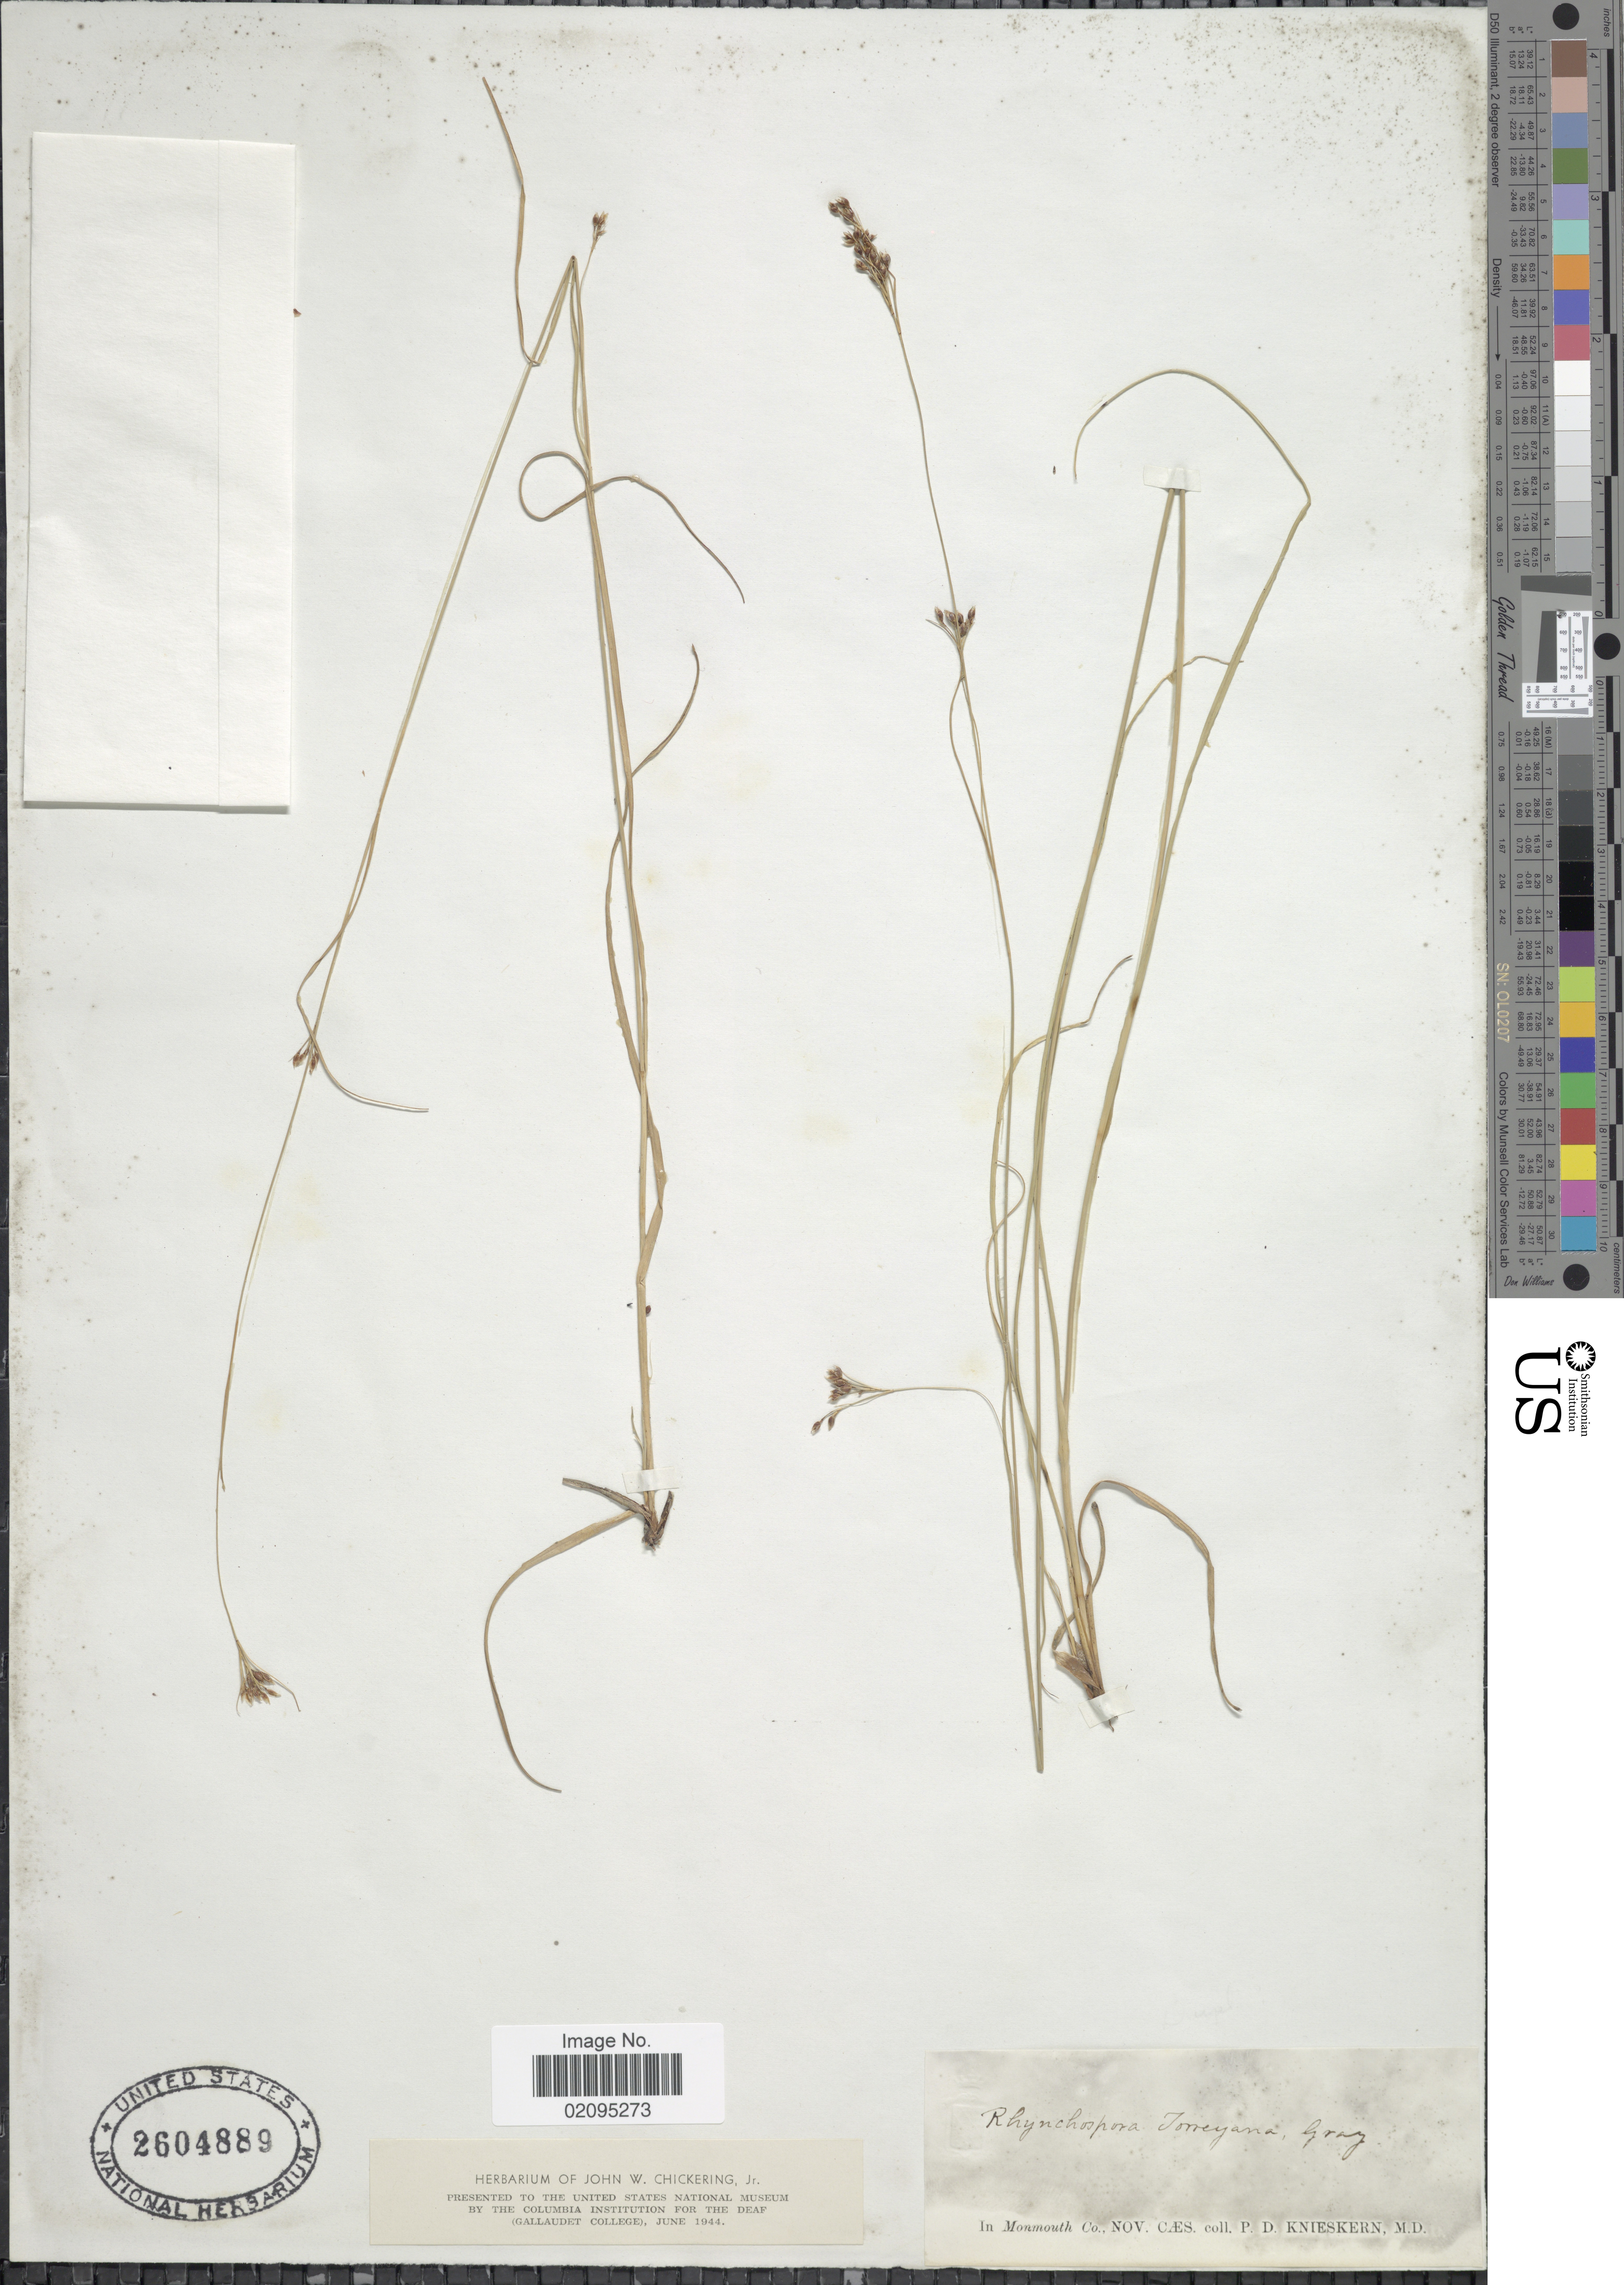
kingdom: Plantae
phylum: Tracheophyta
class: Liliopsida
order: Poales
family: Cyperaceae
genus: Rhynchospora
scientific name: Rhynchospora torreyana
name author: A. Gray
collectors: P. D. Knieskern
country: United States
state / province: New Jersey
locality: In Monmouth Co.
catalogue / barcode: US 2604889